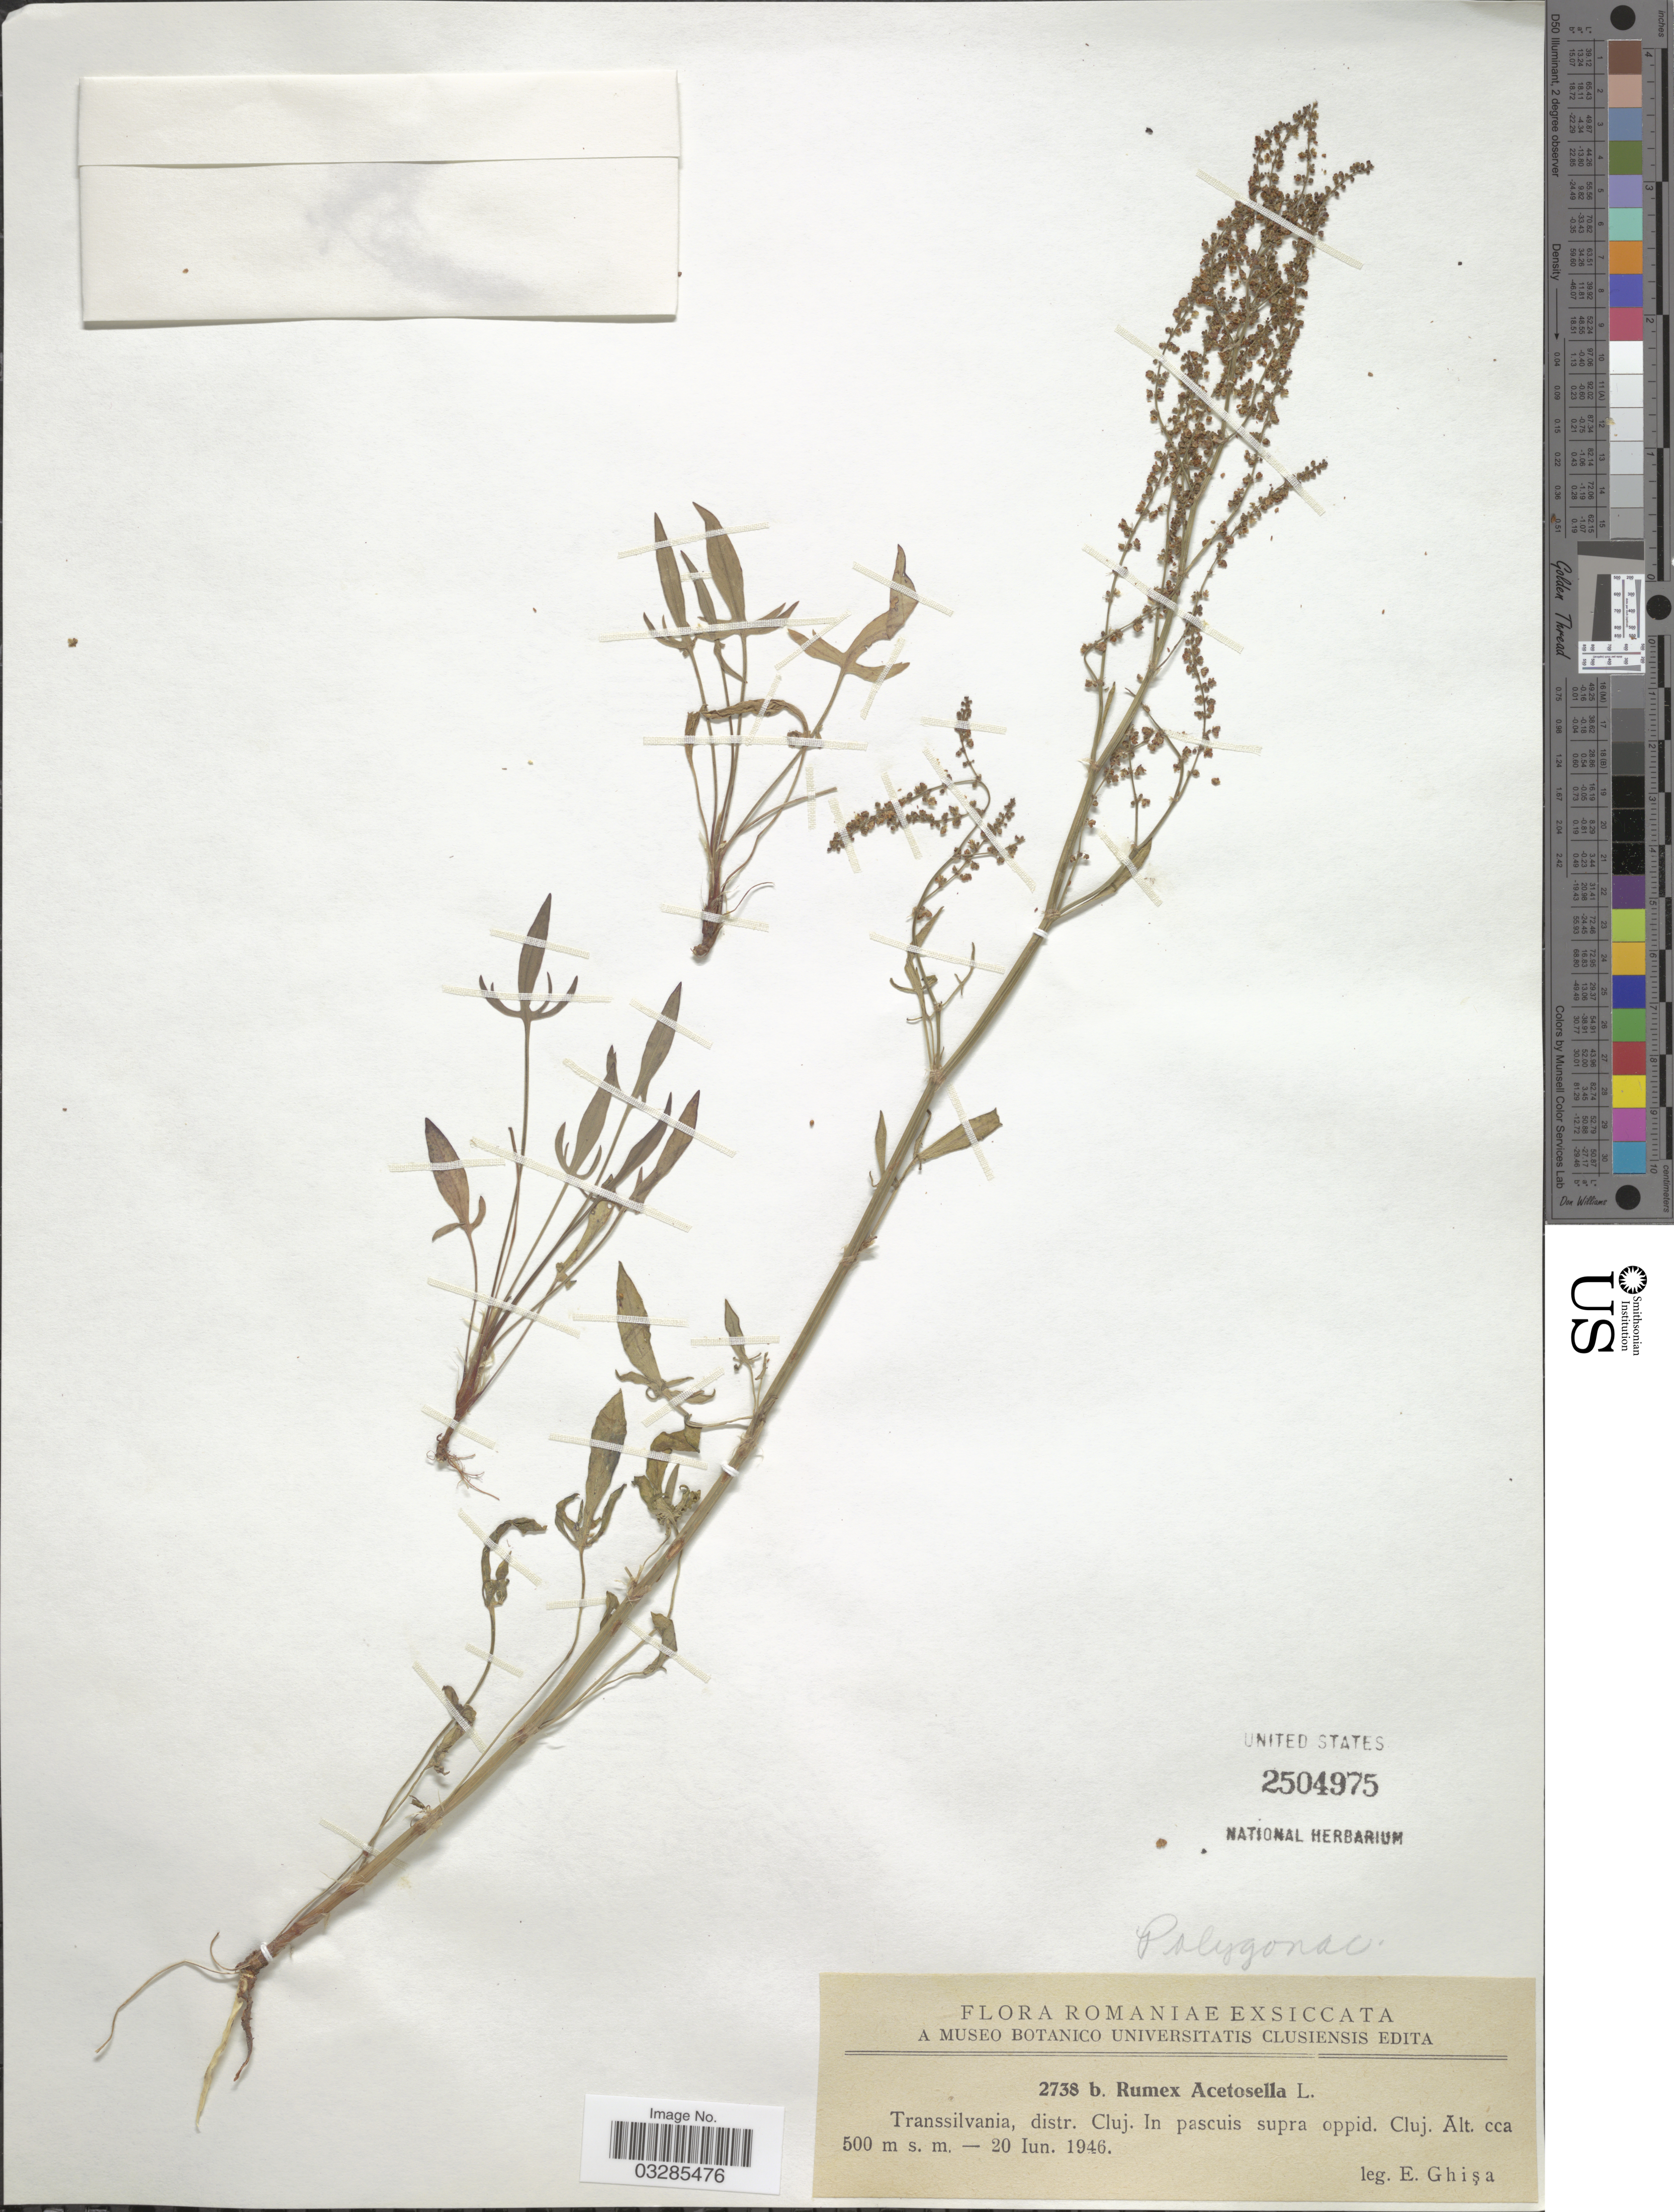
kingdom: Plantae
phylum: Tracheophyta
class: Magnoliopsida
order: Caryophyllales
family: Polygonaceae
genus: Rumex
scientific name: Rumex acetosella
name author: L.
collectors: E. Ghisa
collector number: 2738b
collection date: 1946-06-20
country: Romania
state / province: Cluj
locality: Transsilvania, distr. Cluj. In pascuis supra oppid. Cluj.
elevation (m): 500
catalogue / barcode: US 2504975